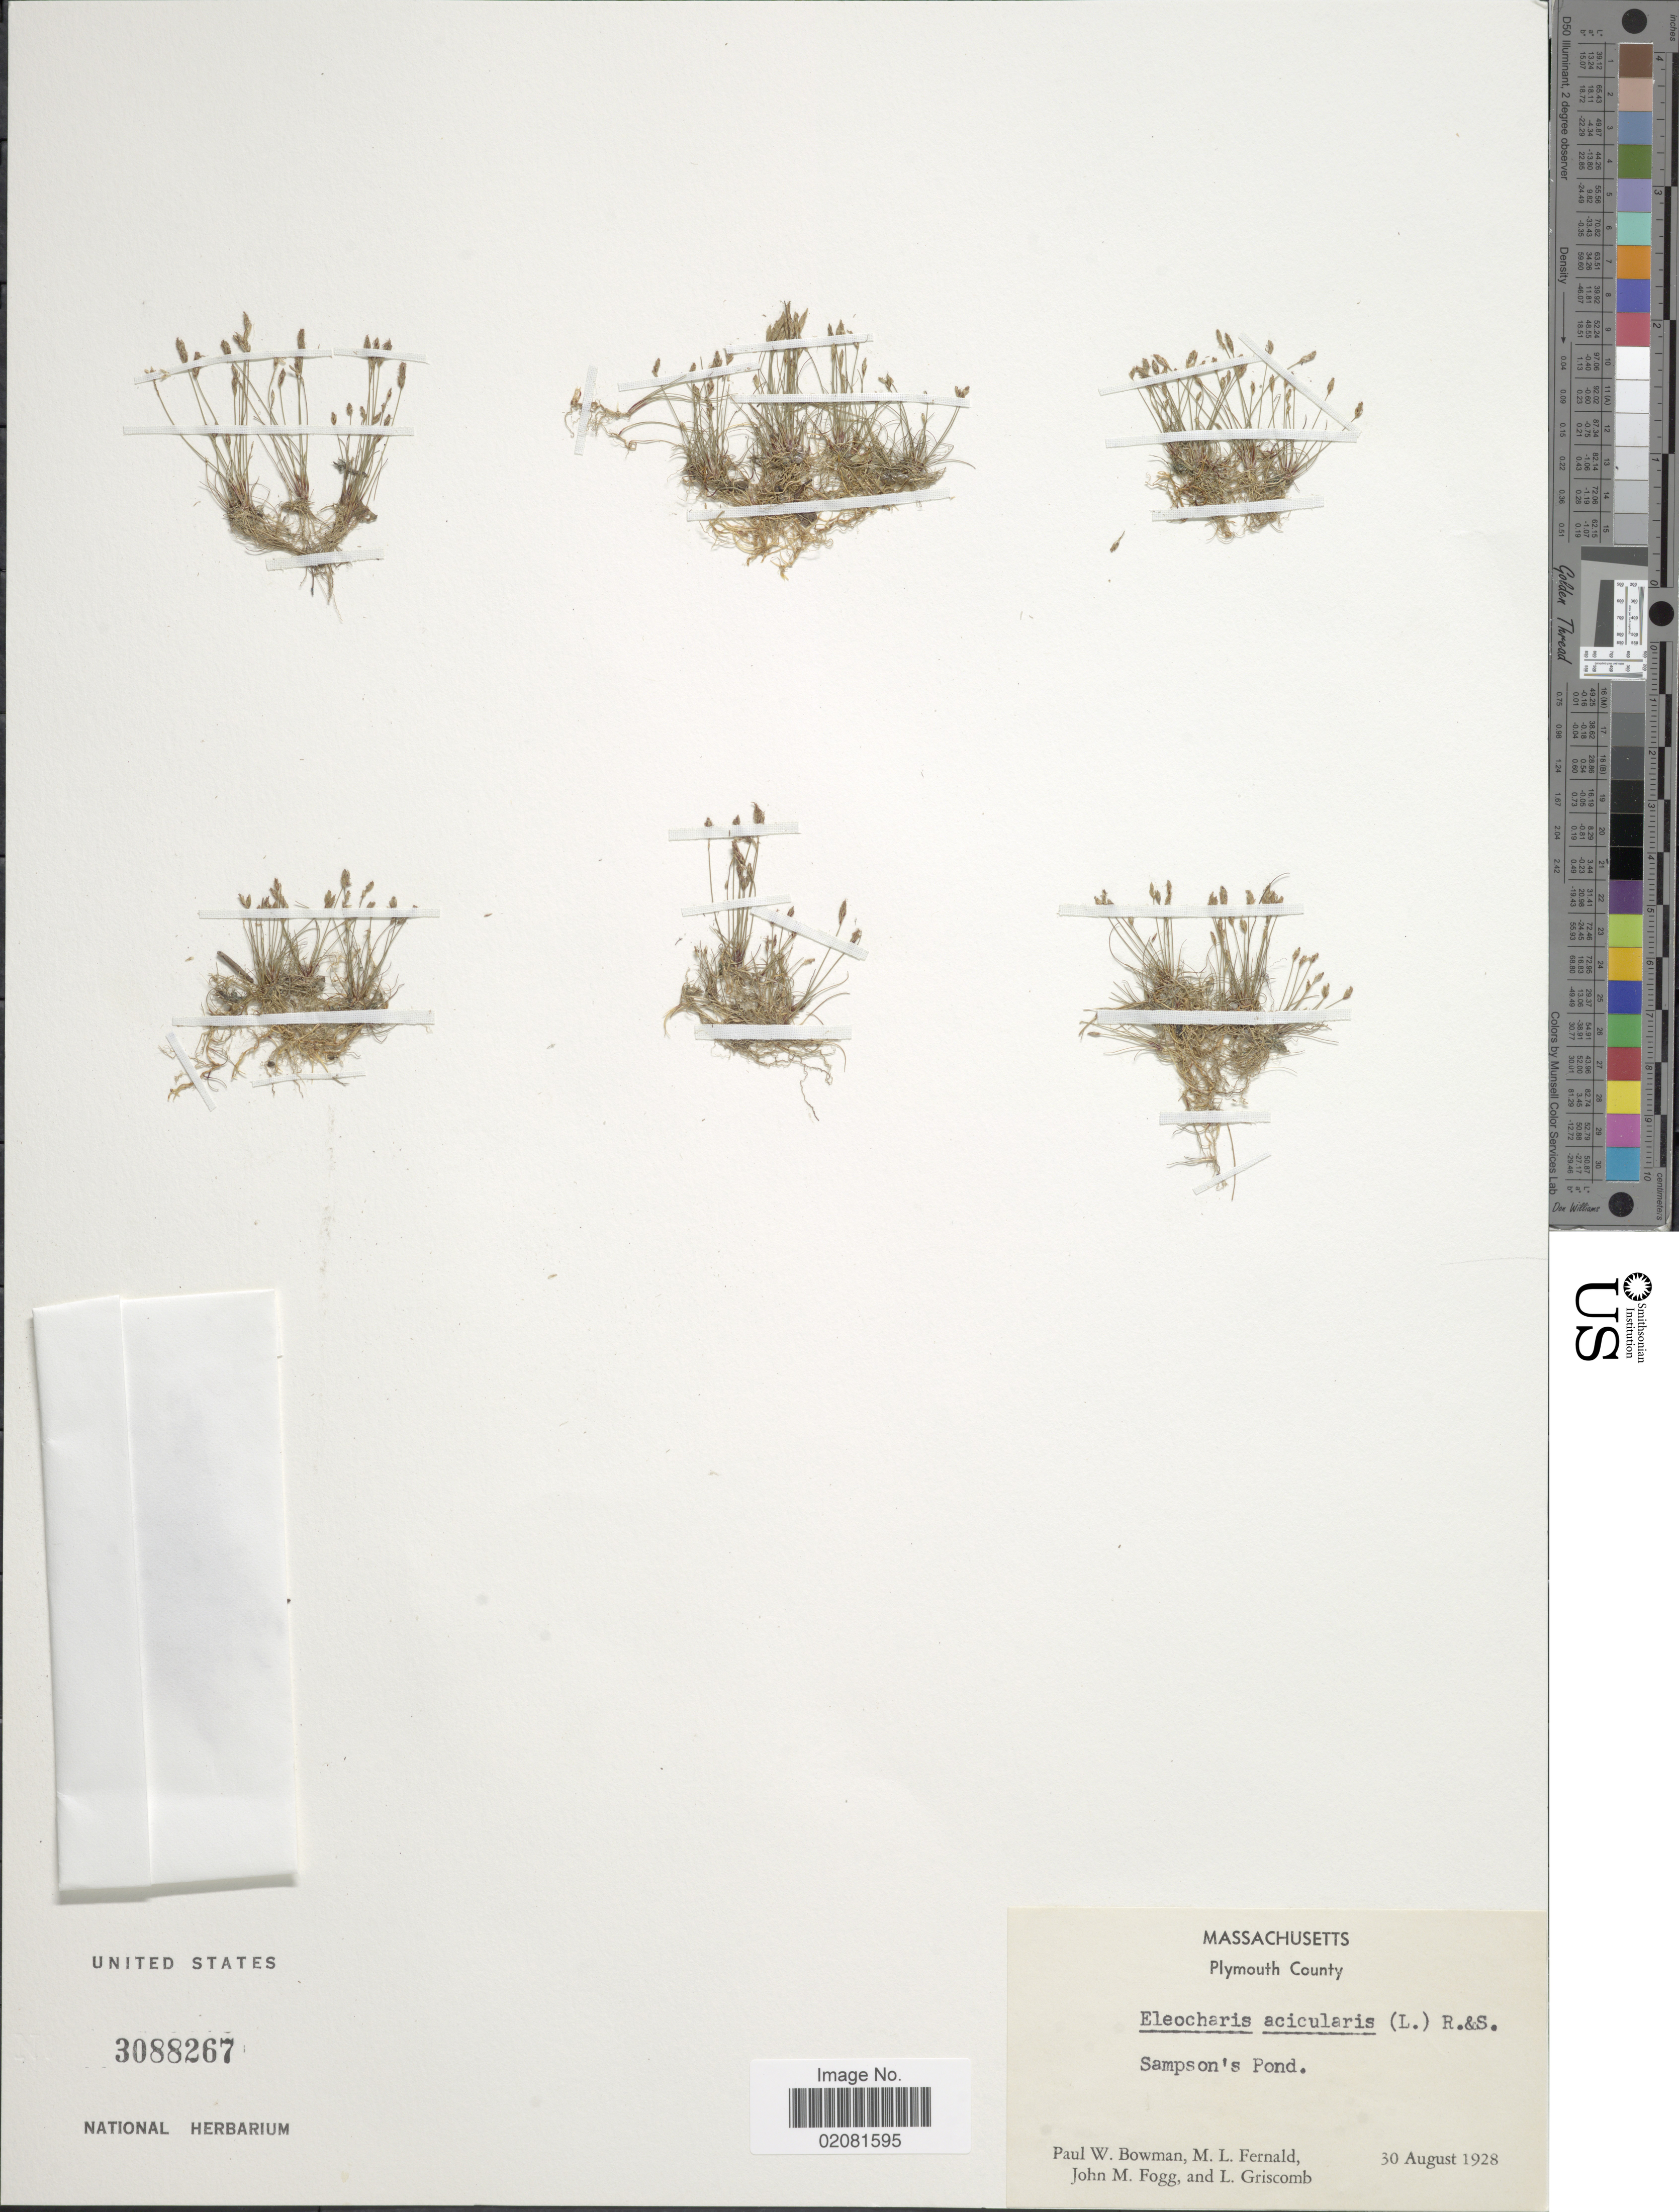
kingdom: Plantae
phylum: Tracheophyta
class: Liliopsida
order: Poales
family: Cyperaceae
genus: Eleocharis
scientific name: Eleocharis acicularis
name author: (L.) Roem. & Schult.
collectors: P. Bowman, M. L. Fernald, J. Fogg & L. Griscomb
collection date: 1928-08-30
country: United States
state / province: Massachusetts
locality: Plymouth County. Sampson's Pond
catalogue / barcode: US 3088267